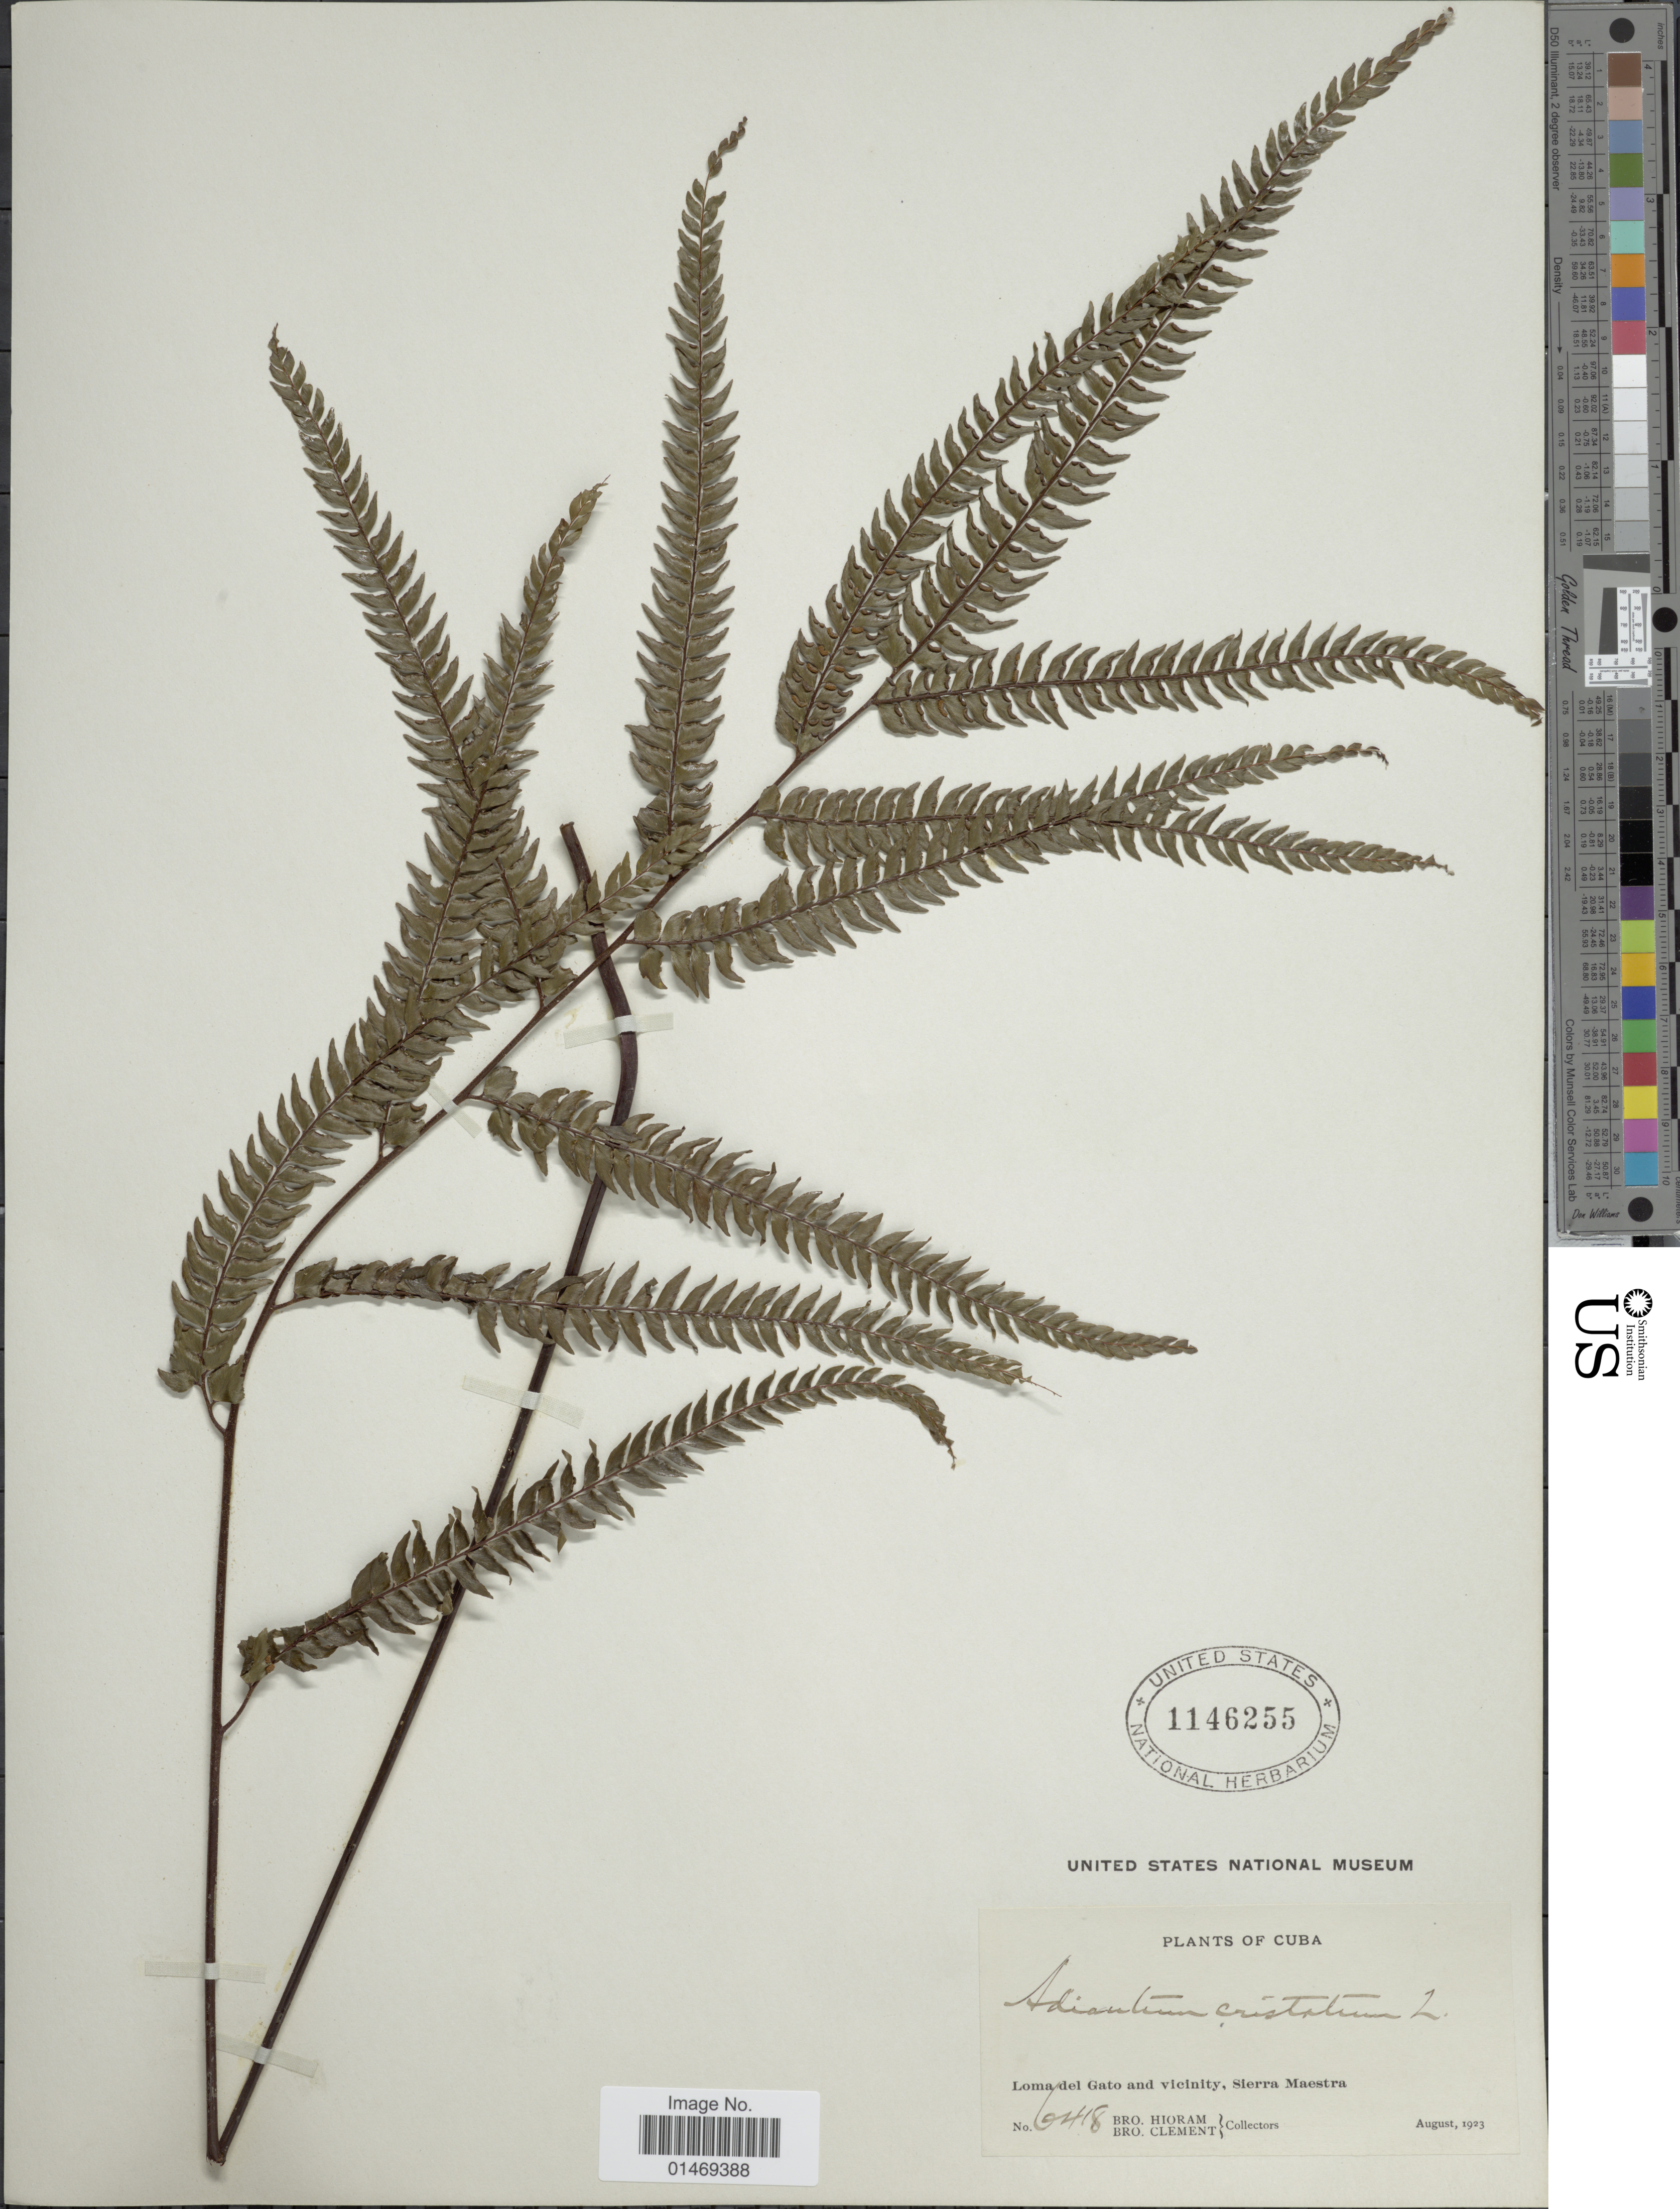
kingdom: Plantae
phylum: Tracheophyta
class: Polypodiopsida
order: Polypodiales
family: Pteridaceae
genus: Adiantum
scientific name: Adiantum pyramidale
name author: (L.) Willd.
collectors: Bro. Hioram & B. Clement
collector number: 6418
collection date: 1923-08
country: Cuba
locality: Loma del Gato and vicinity, Sierra Maestra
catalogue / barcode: US 1146255